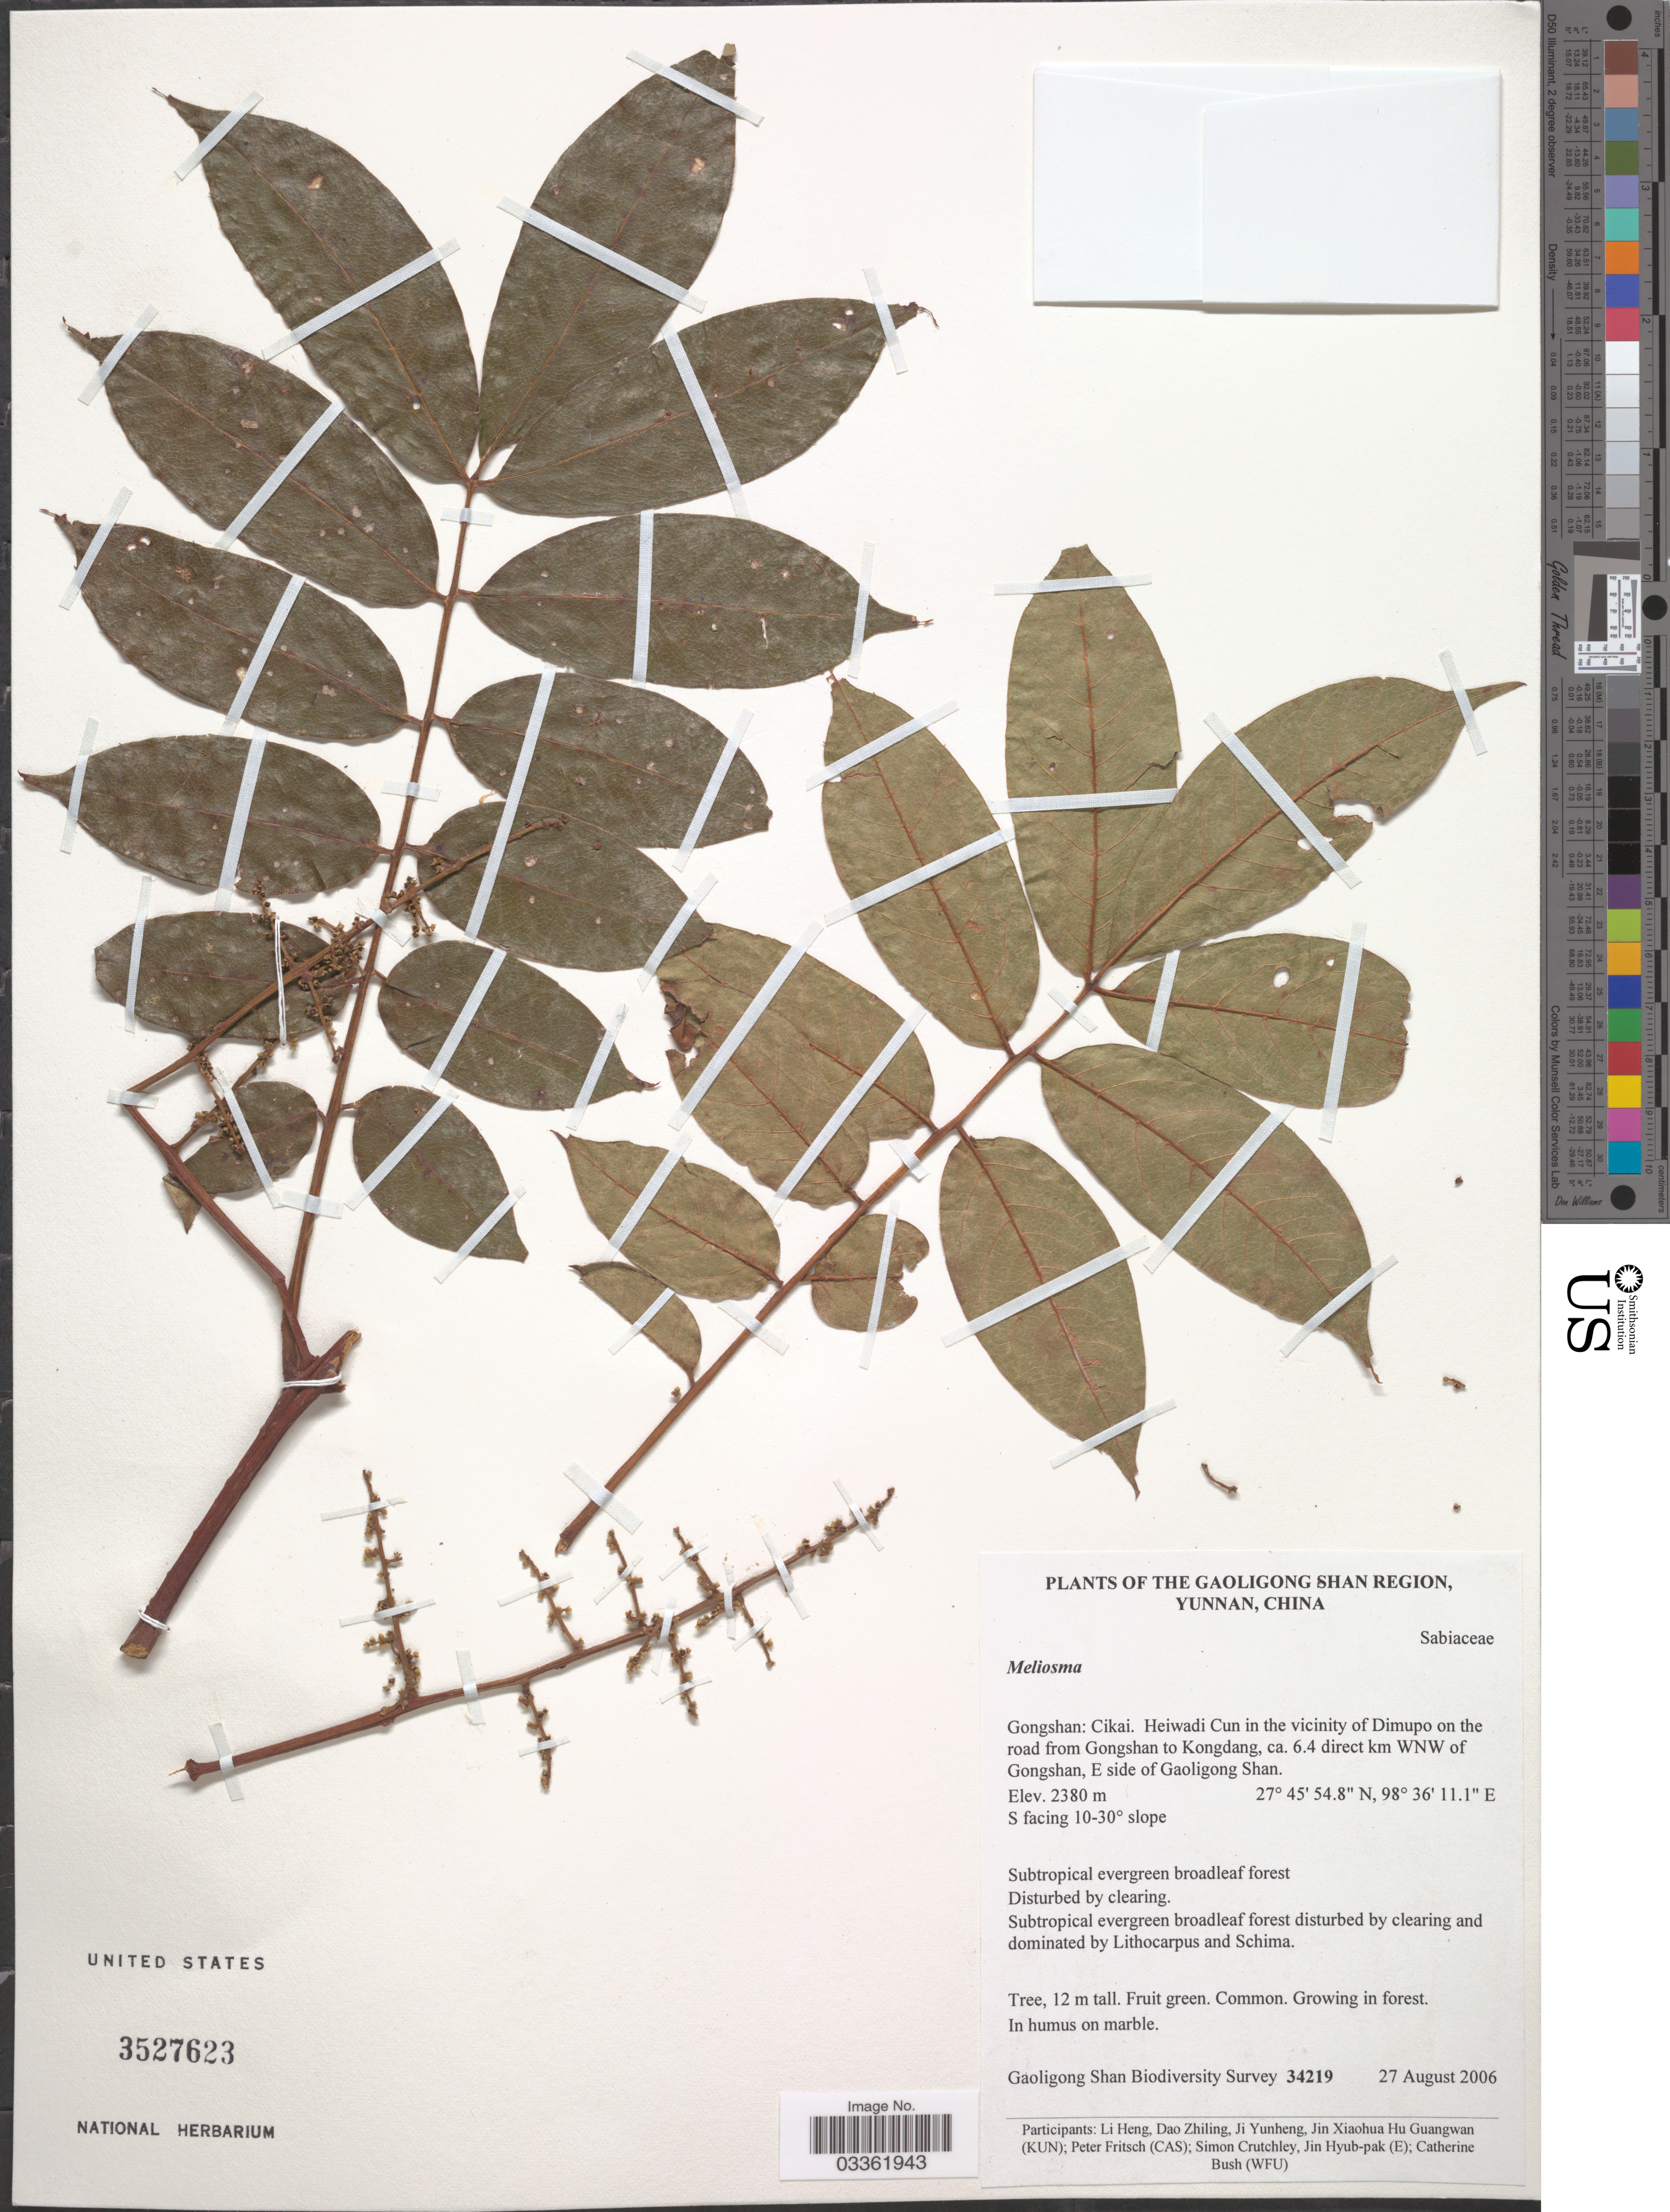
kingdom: Plantae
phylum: Tracheophyta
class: Magnoliopsida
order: Proteales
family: Sabiaceae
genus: Meliosma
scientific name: Meliosma sp.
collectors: Gaoligong Shan Biodiversity Survey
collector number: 34219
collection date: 2006-08-27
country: China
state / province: Yunnan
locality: The Gaoligong Shan Region, Gongshan: Cikai. Heiwadi Cun in the vicinity of Dimupo on the road from Gongshan to Kongdang, ca. 6.4 direct km WNW of Gongshan, E side of Gaoligong Shan.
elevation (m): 2380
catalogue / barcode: US 3527623